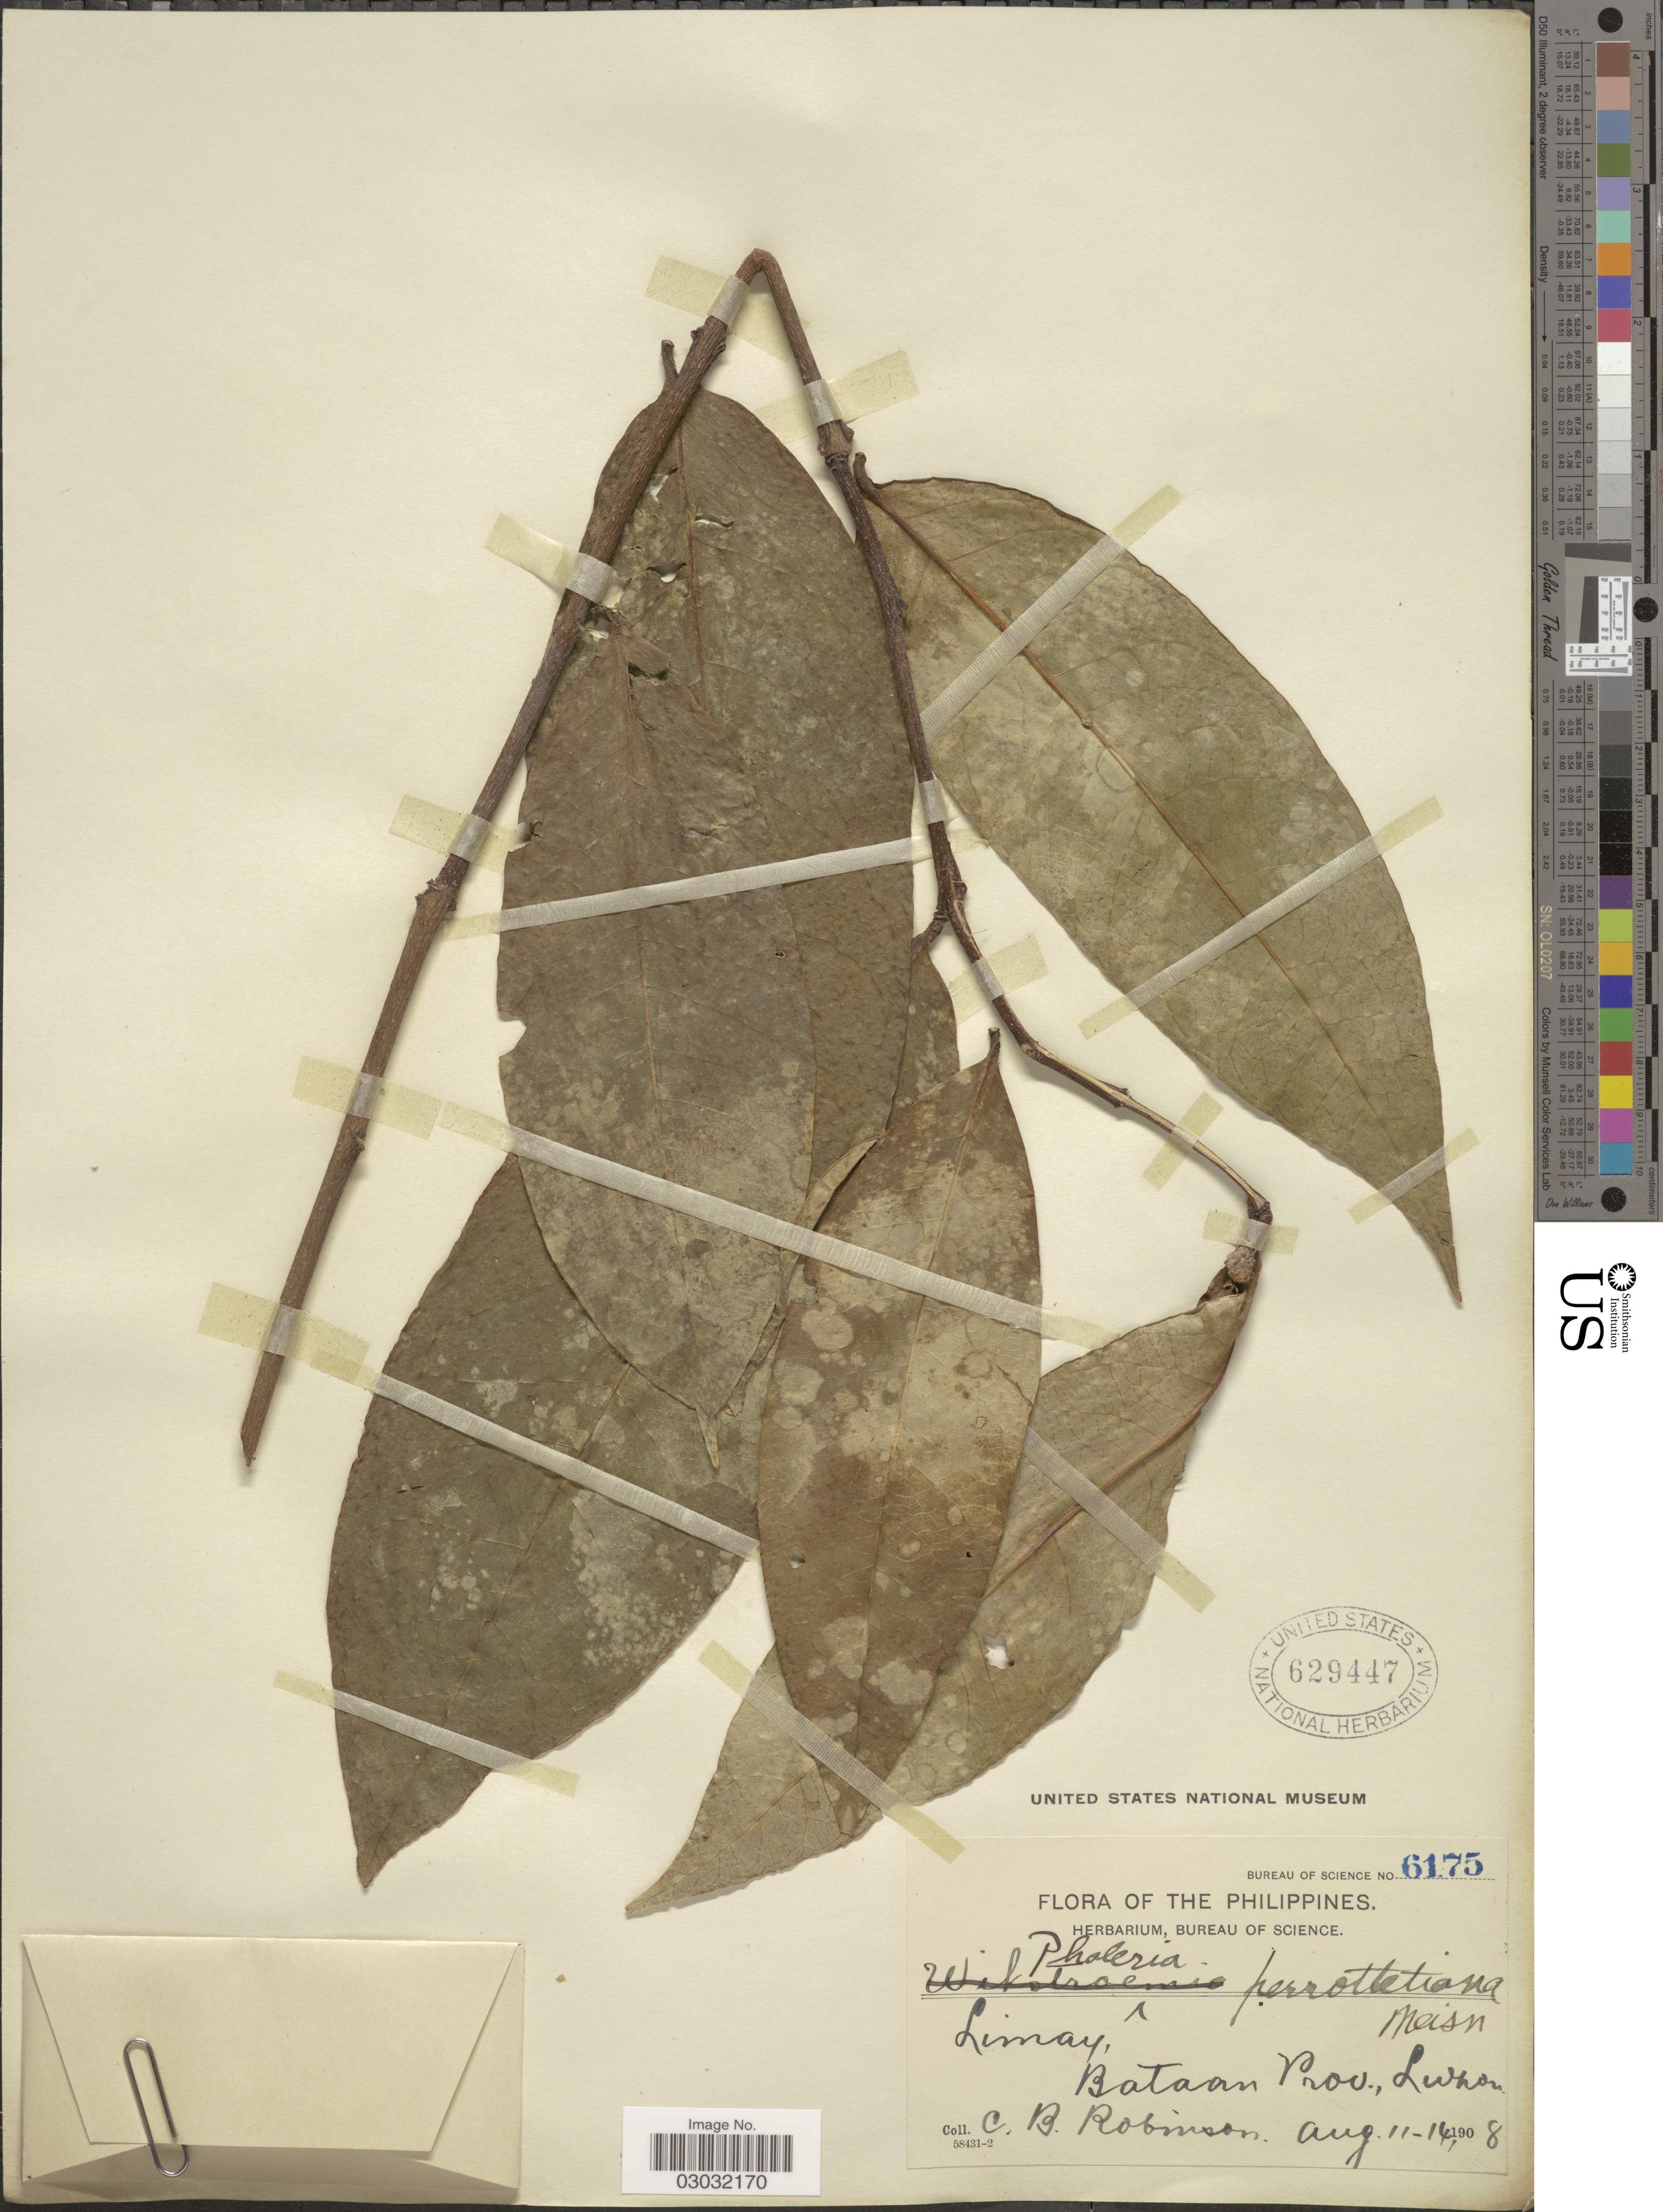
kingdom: Plantae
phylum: Tracheophyta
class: Magnoliopsida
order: Malvales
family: Thymelaeaceae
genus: Phaleria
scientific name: Phaleria perrottetiana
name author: (Decne.) Fern.-Vill.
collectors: C. Robinson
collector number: Bureau of Science 6175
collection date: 1908-08-11/1908-08-14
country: Philippines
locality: Limay, Bataan Prov., Luzon.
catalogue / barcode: US 629447